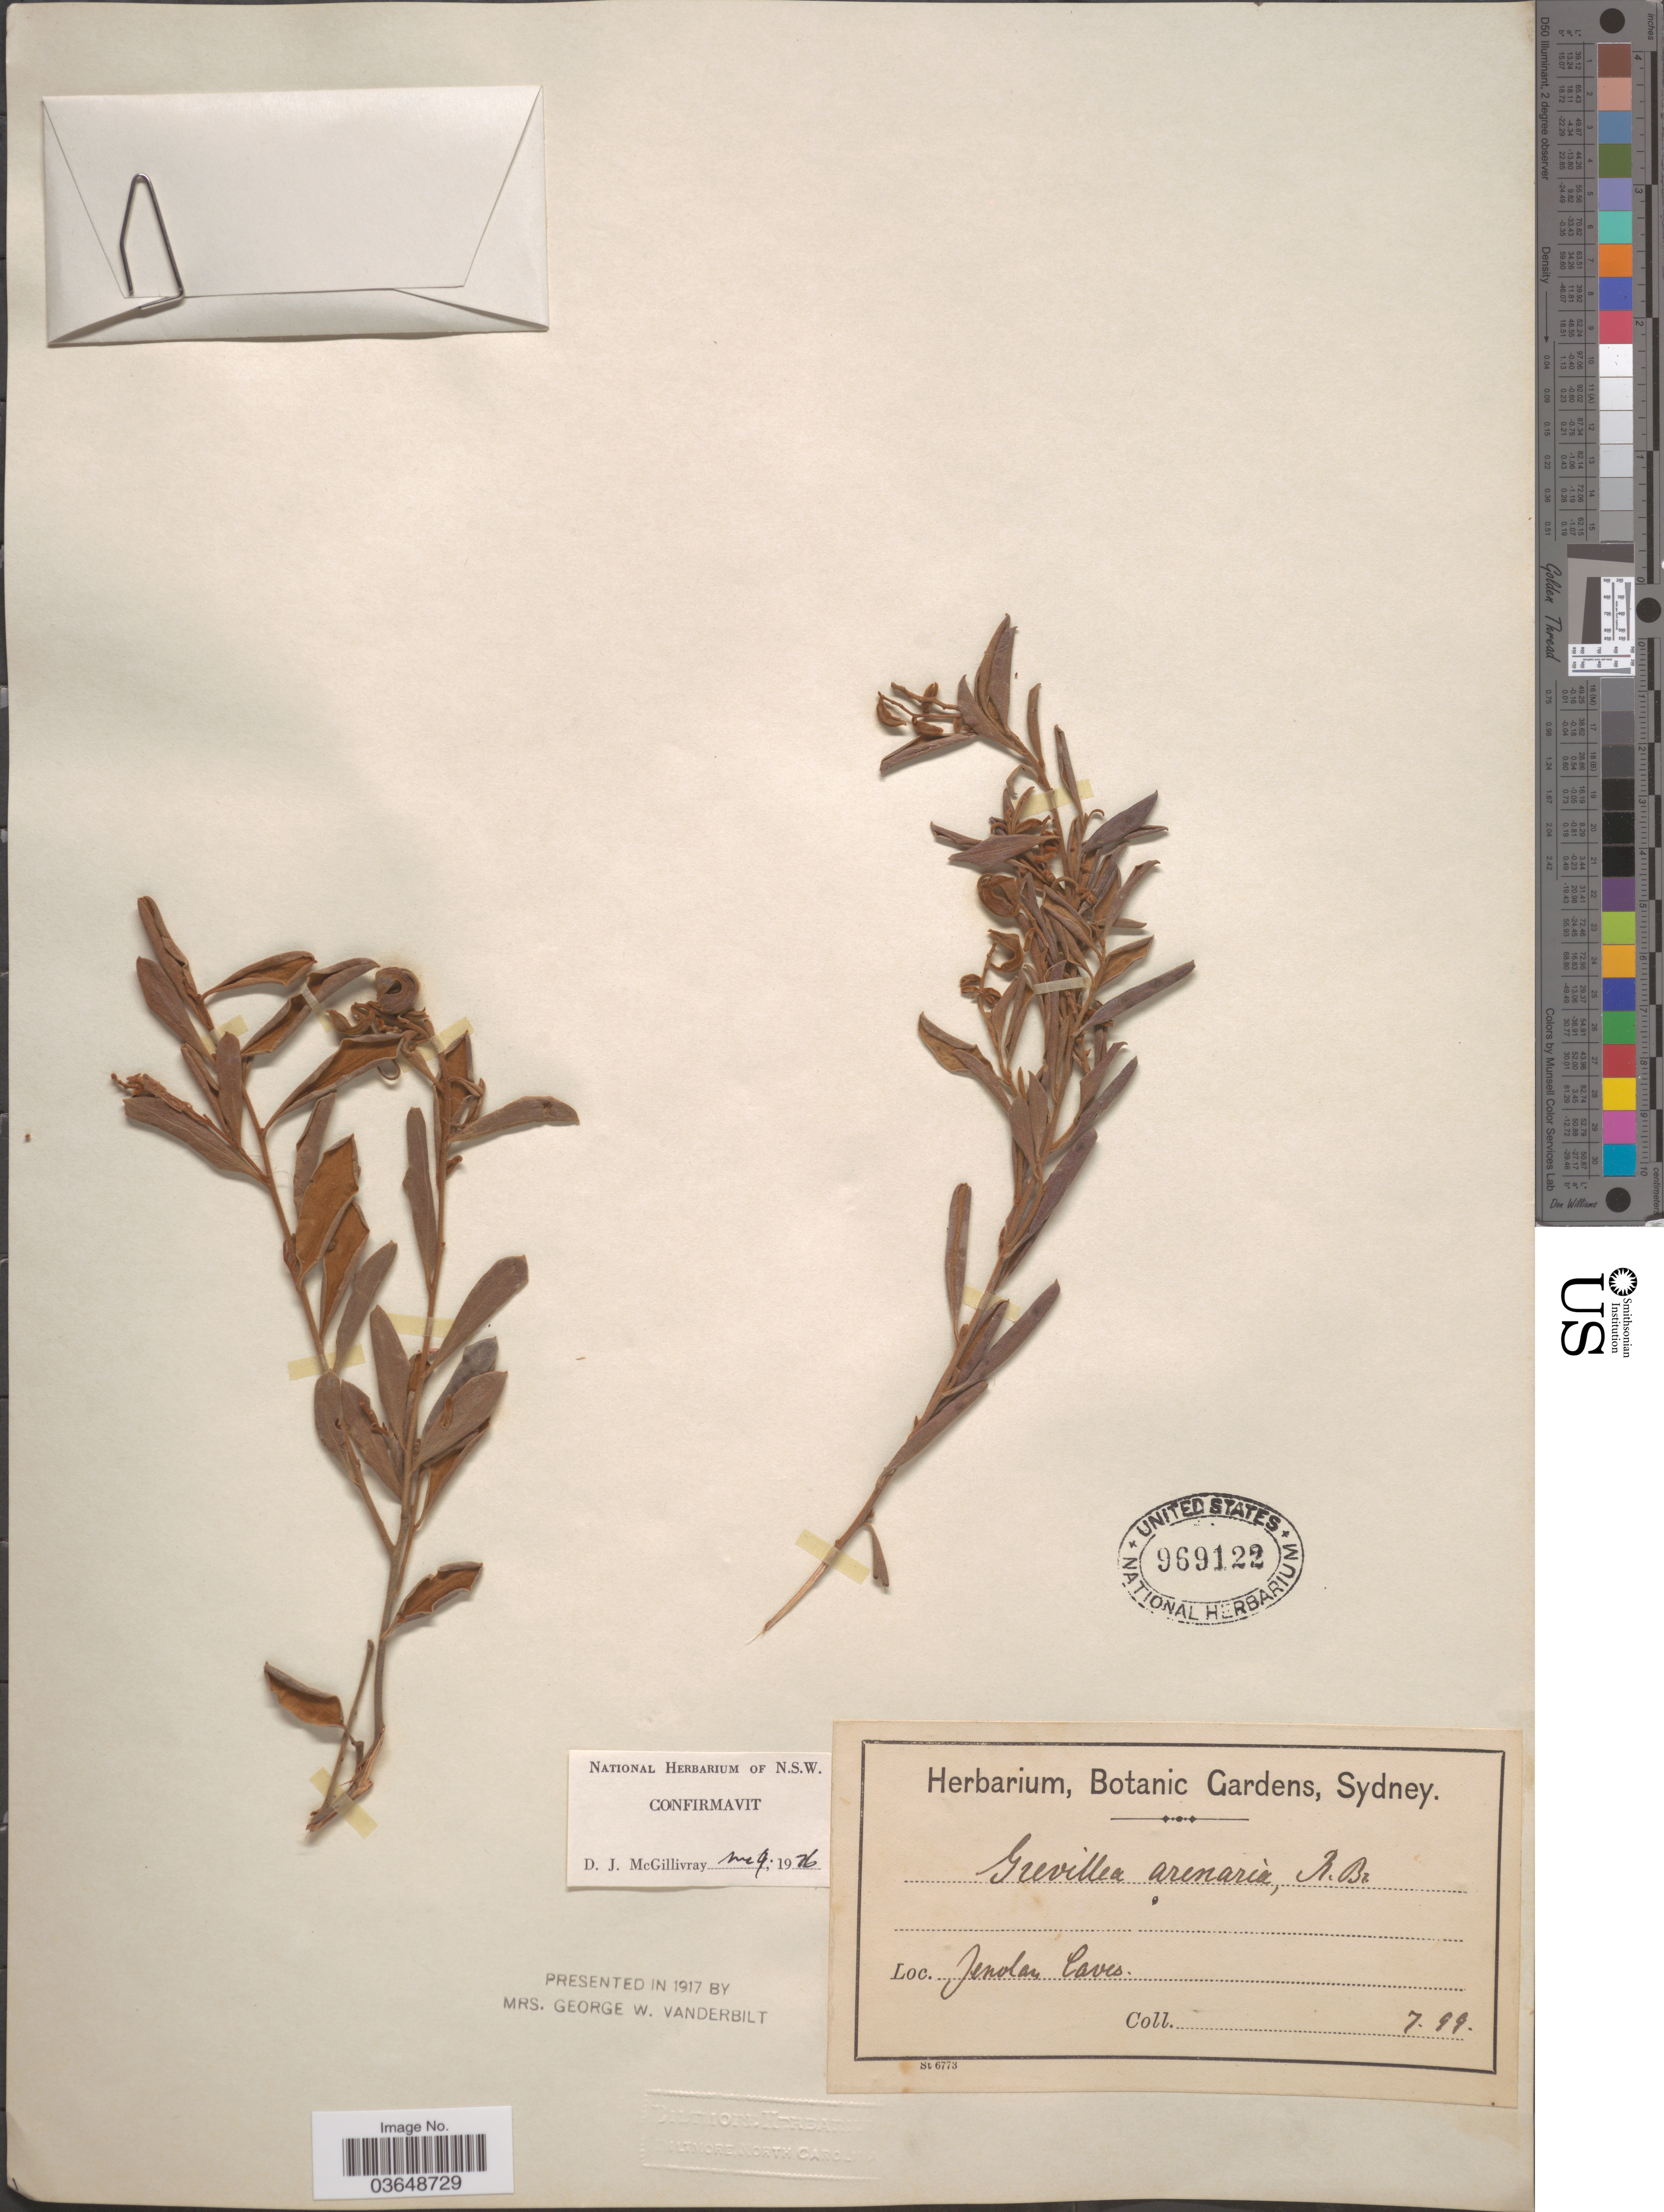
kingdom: Plantae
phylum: Tracheophyta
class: Magnoliopsida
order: Proteales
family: Proteaceae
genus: Grevillea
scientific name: Grevillea arenaria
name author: R. Br.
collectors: Herbarium, Botanic Gardens, Sydney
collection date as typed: Transcribed d/m/y: /7/99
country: Australia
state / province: New South Wales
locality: Jenolan Caves.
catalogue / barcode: US 969122